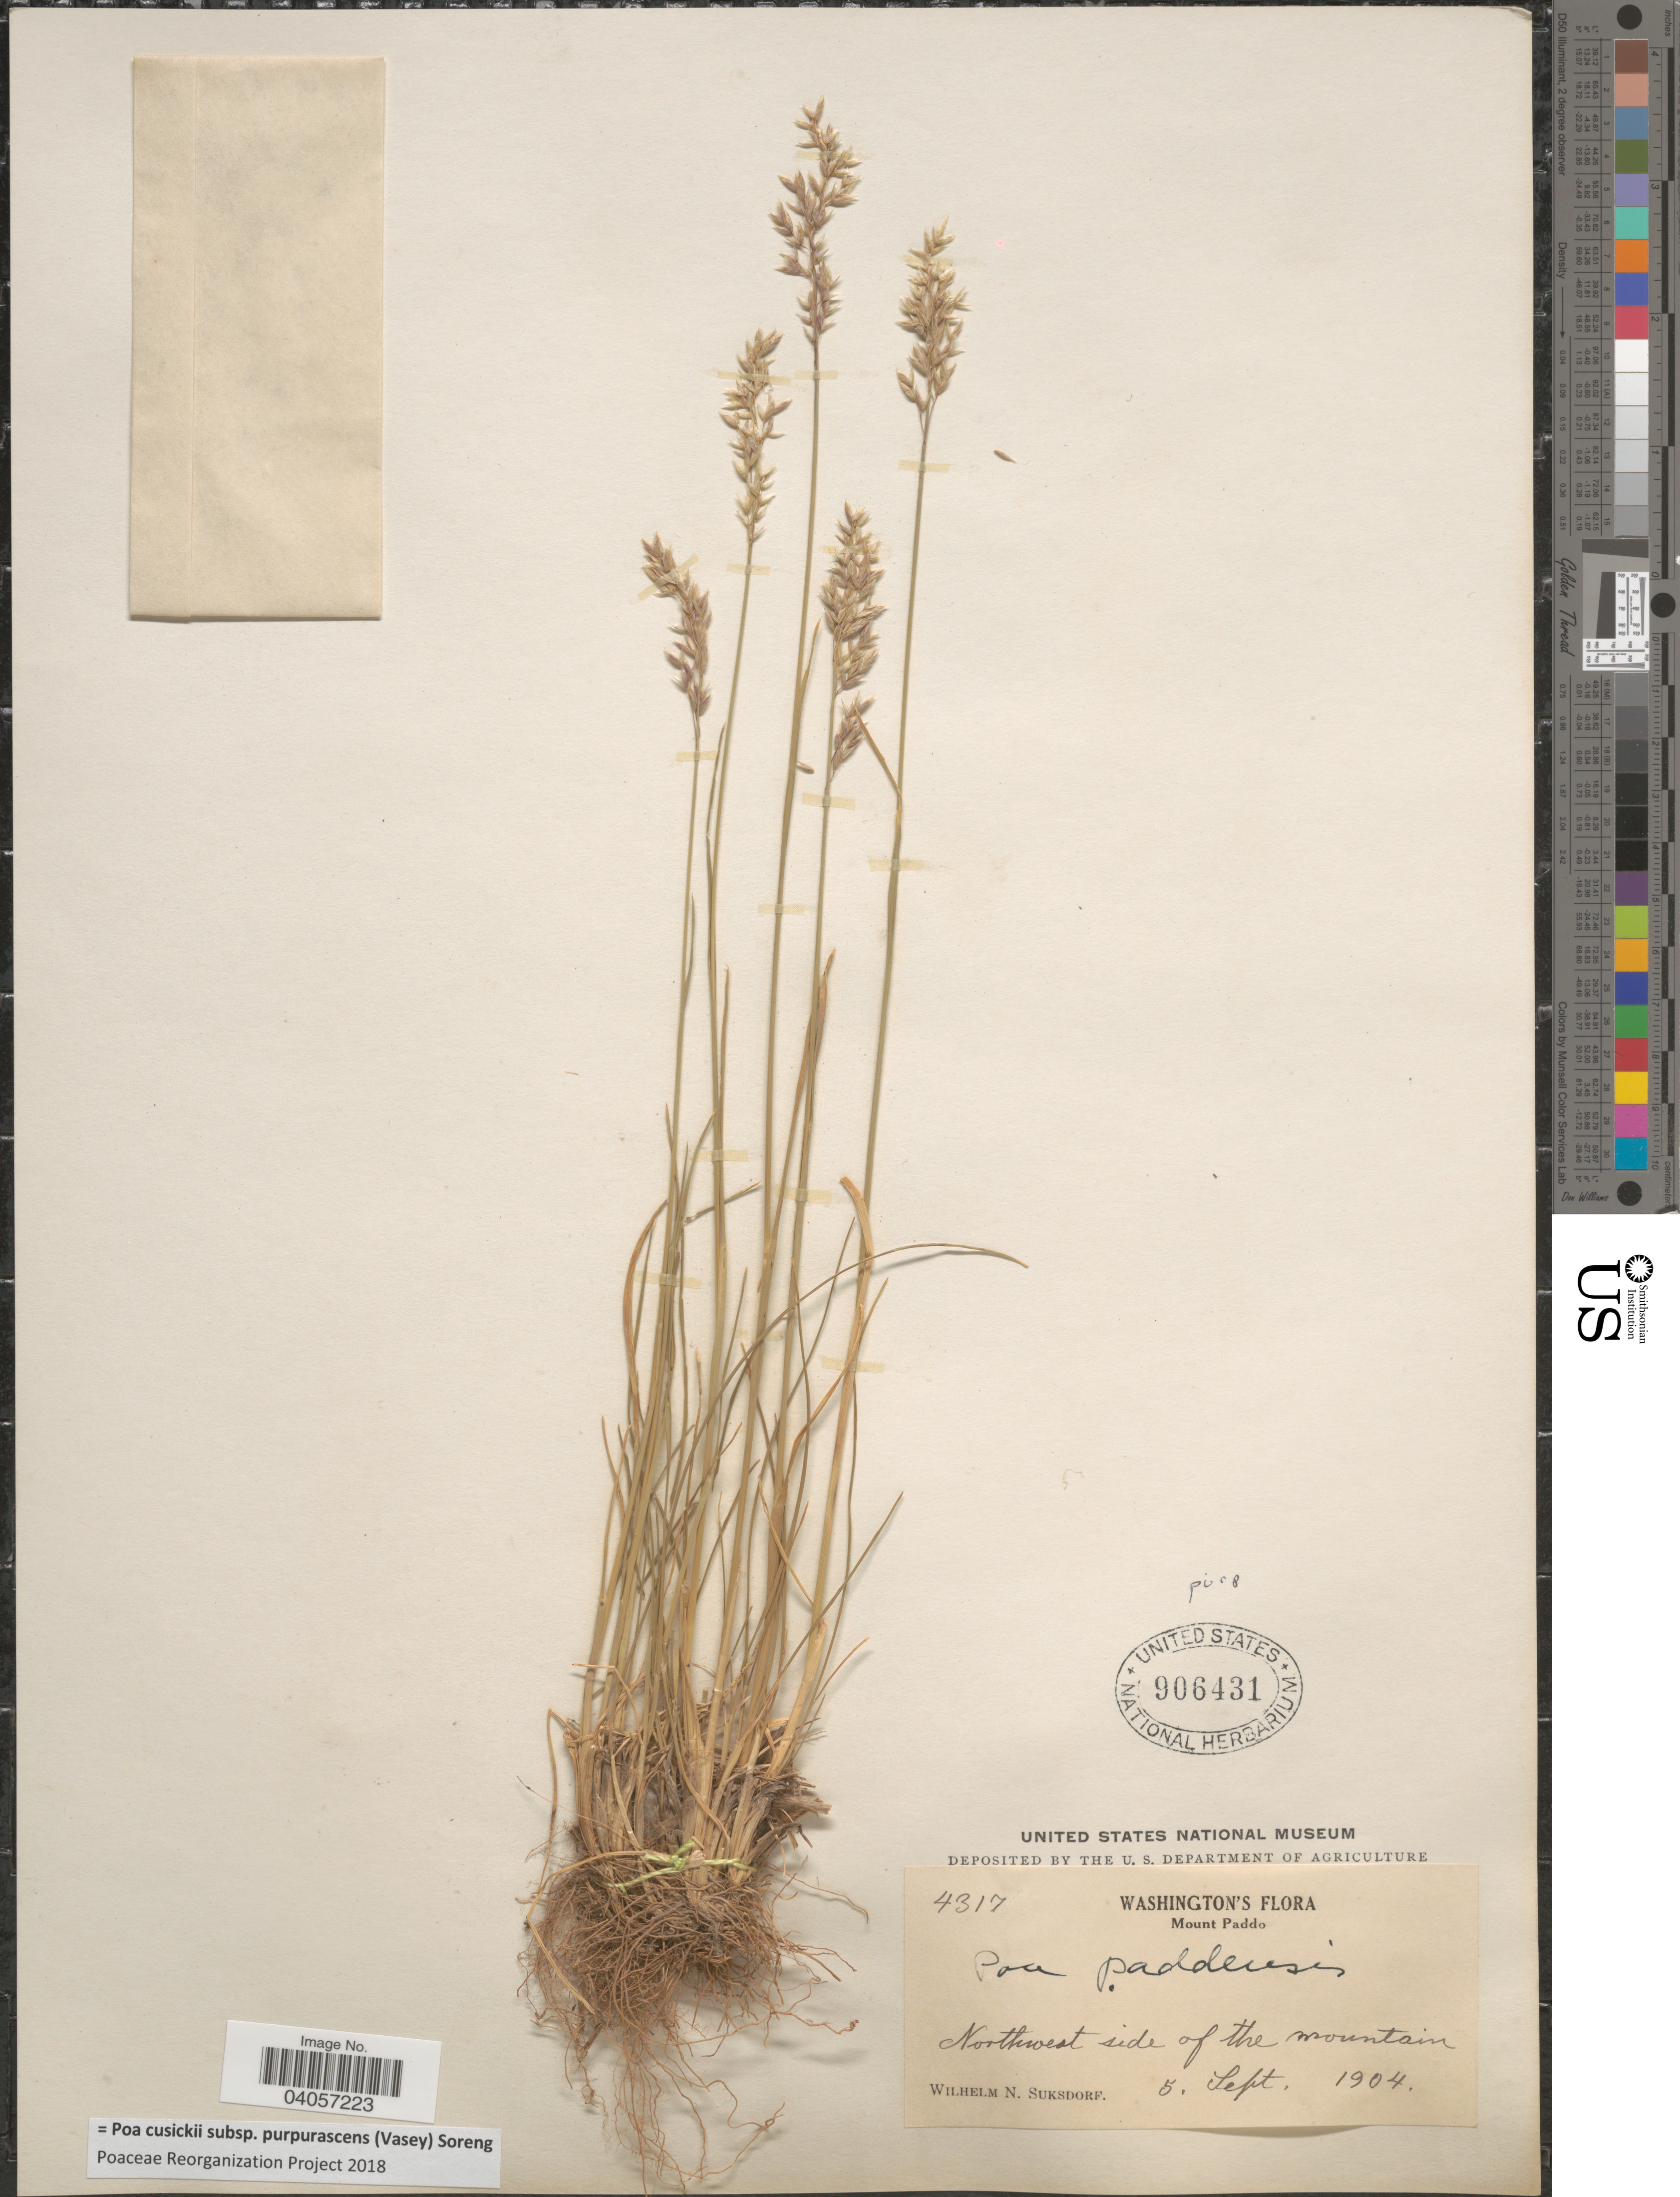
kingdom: Plantae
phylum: Tracheophyta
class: Liliopsida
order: Poales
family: Poaceae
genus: Poa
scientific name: Poa cusickii subsp. purpurascens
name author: (Vasey) Soreng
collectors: W. N. Suksdorf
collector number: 4317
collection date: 1904-09-05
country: United States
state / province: Washington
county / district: Skamania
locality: Mount Paddo. Northwest side of the mountain.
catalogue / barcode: US 906431